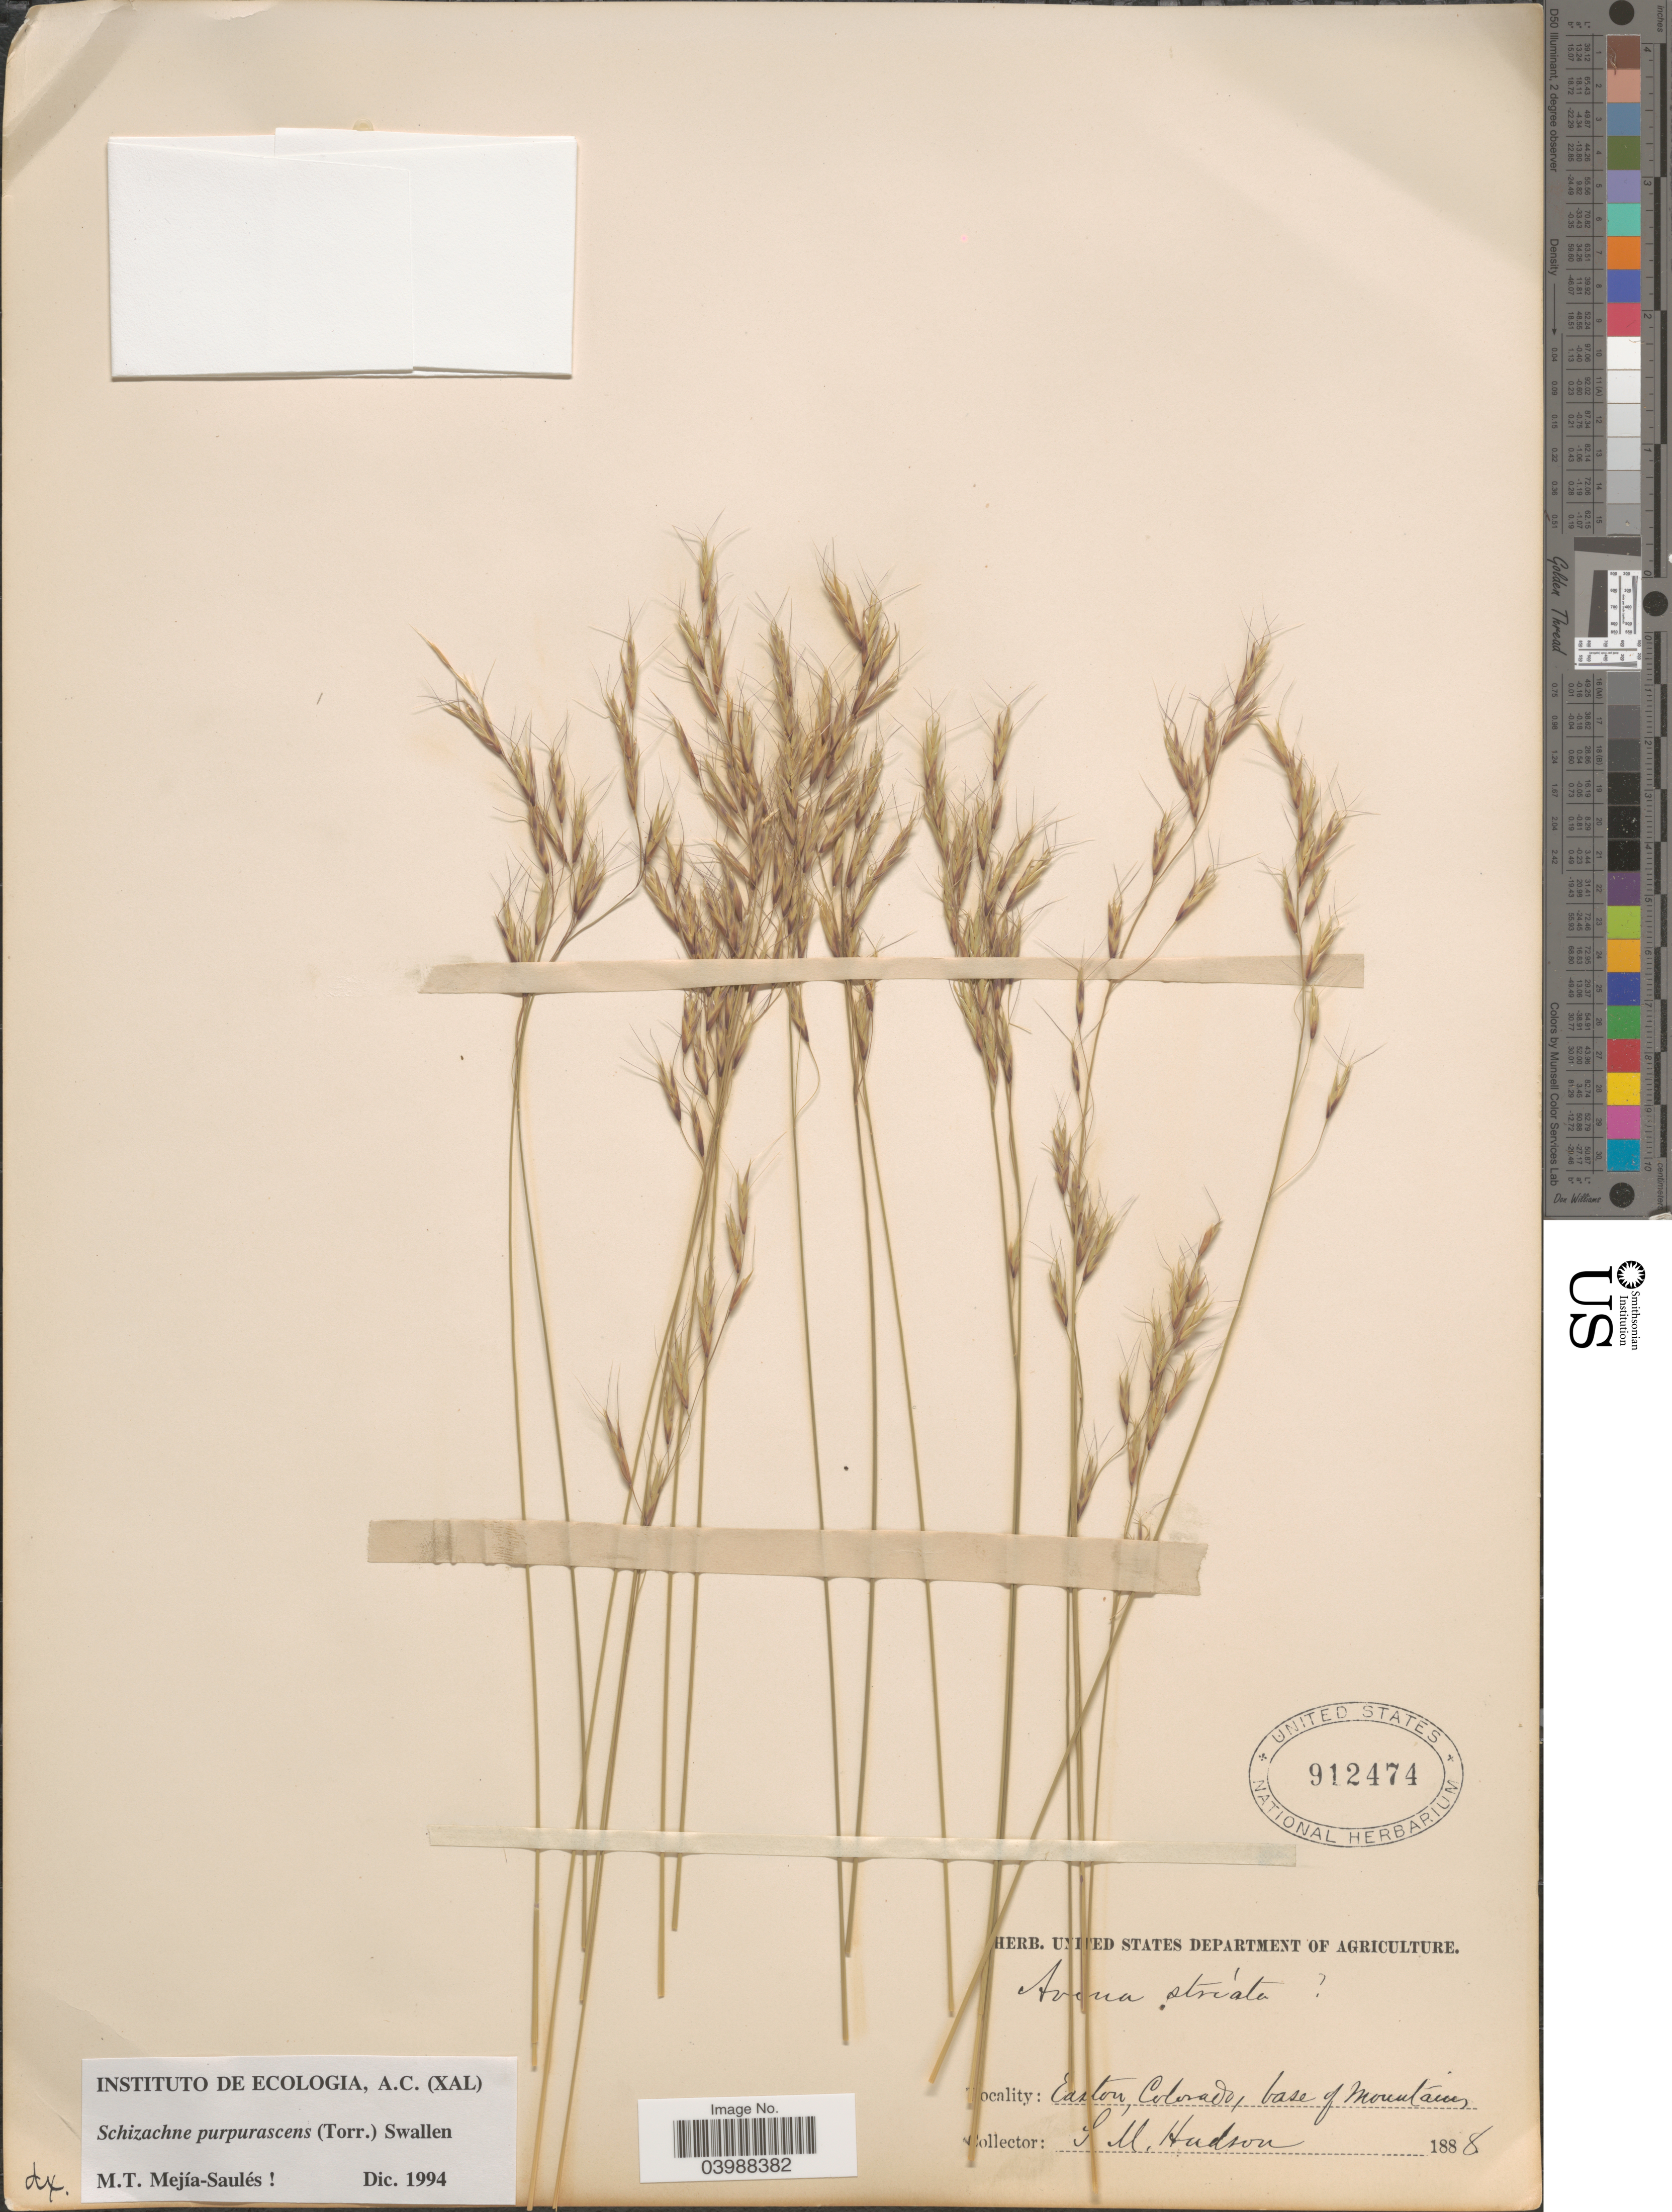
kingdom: Plantae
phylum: Tracheophyta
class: Liliopsida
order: Poales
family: Poaceae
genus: Schizachne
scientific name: Schizachne purpurascens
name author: (Torr.) Swallen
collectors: J. Hudson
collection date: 1888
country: United States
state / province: Colorado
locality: Easton, Colorado, base of mountains.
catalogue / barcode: US 912474